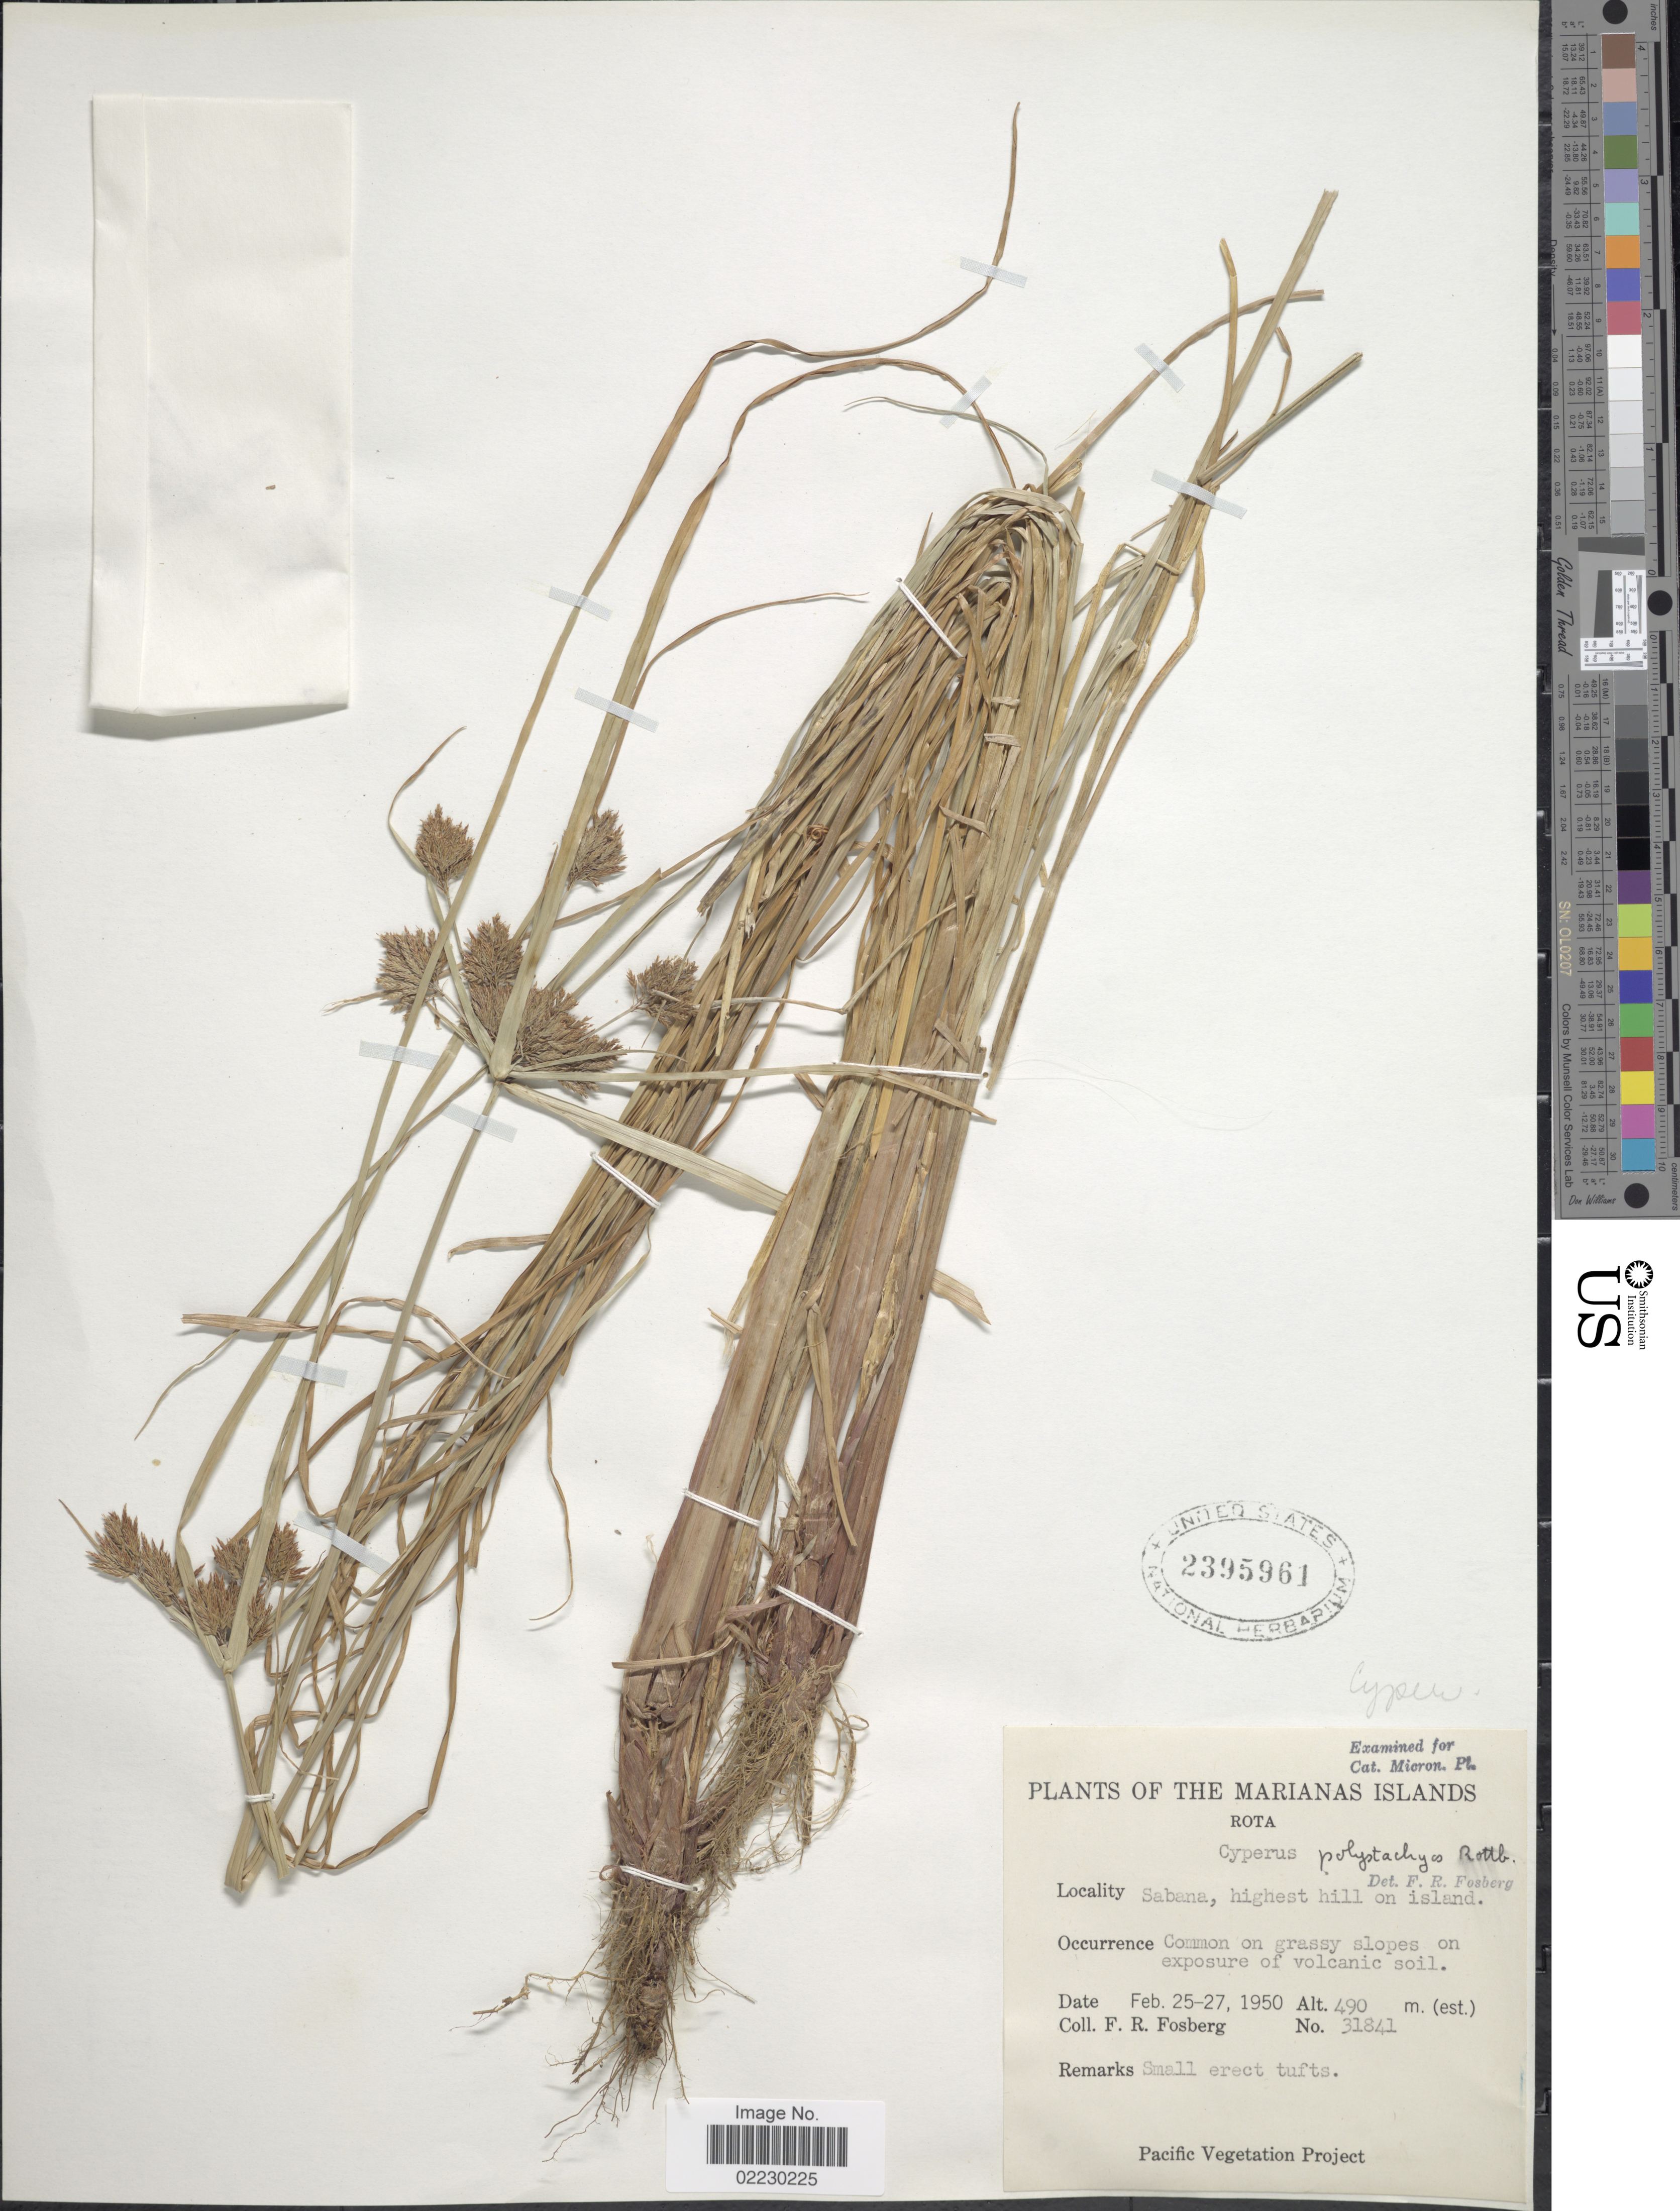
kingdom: Plantae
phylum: Tracheophyta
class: Liliopsida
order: Poales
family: Cyperaceae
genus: Cyperus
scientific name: Cyperus polystachyos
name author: Rottb.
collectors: F. R. Fosberg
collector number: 31841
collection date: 1950-02-25/1950-02-27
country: Northern Mariana Islands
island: Rota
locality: Rota, Sabana, highest hill on island, on grassy slopes on exposure of volcanic soil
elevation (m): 490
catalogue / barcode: US 2395961